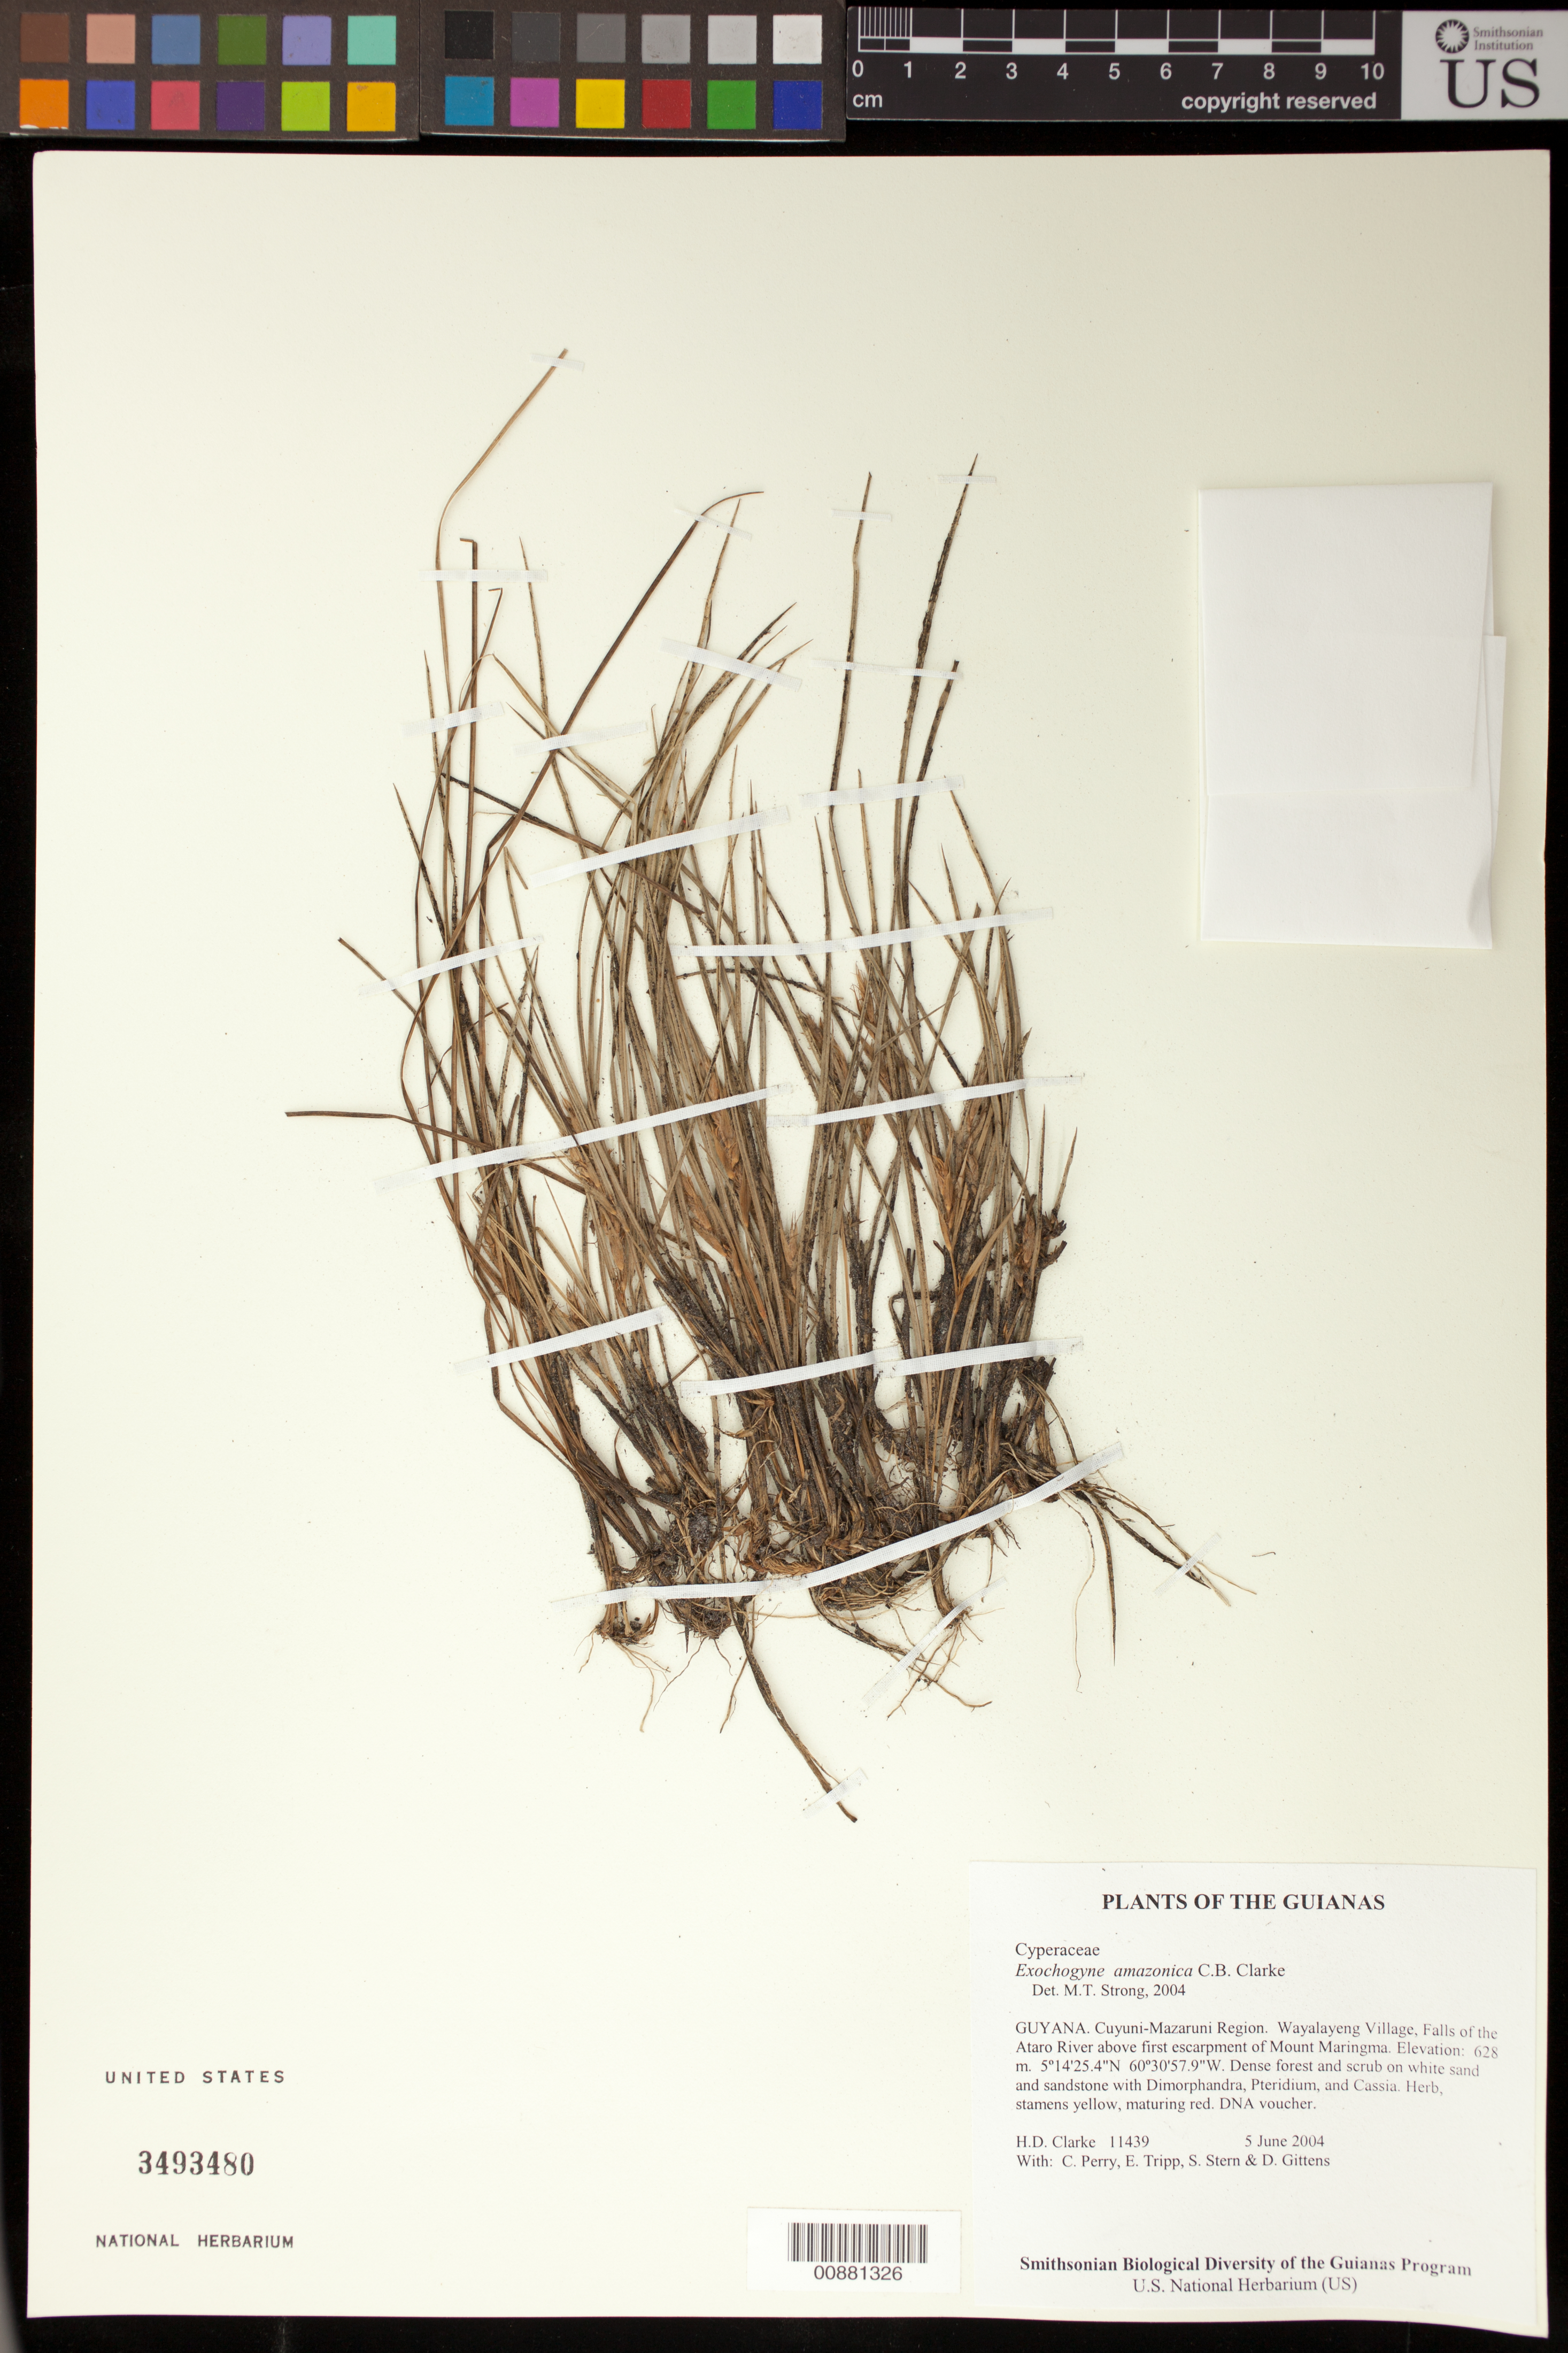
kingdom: Plantae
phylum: Tracheophyta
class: Liliopsida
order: Poales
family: Cyperaceae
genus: Exochogyne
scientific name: Exochogyne amazonica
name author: C.B. Clarke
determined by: Strong, M. T., (US), Smithsonian Institution - National Museum of Natural History (UNITED STATES)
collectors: H. D. Clarke, C. Perry, E. Tripp, S. R. Stern & D. Gittens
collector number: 11439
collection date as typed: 5 June 2004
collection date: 2004-06-05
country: Guyana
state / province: Cuyuni-Mazaruni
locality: Wayalayeng Village, Falls of the Ataro River above first escarpment of Mount Maringma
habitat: Dense forest and scrub on white sand and sandstone with Dimorphandra, Pteridium, and Cassia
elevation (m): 628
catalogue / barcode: US 3493480